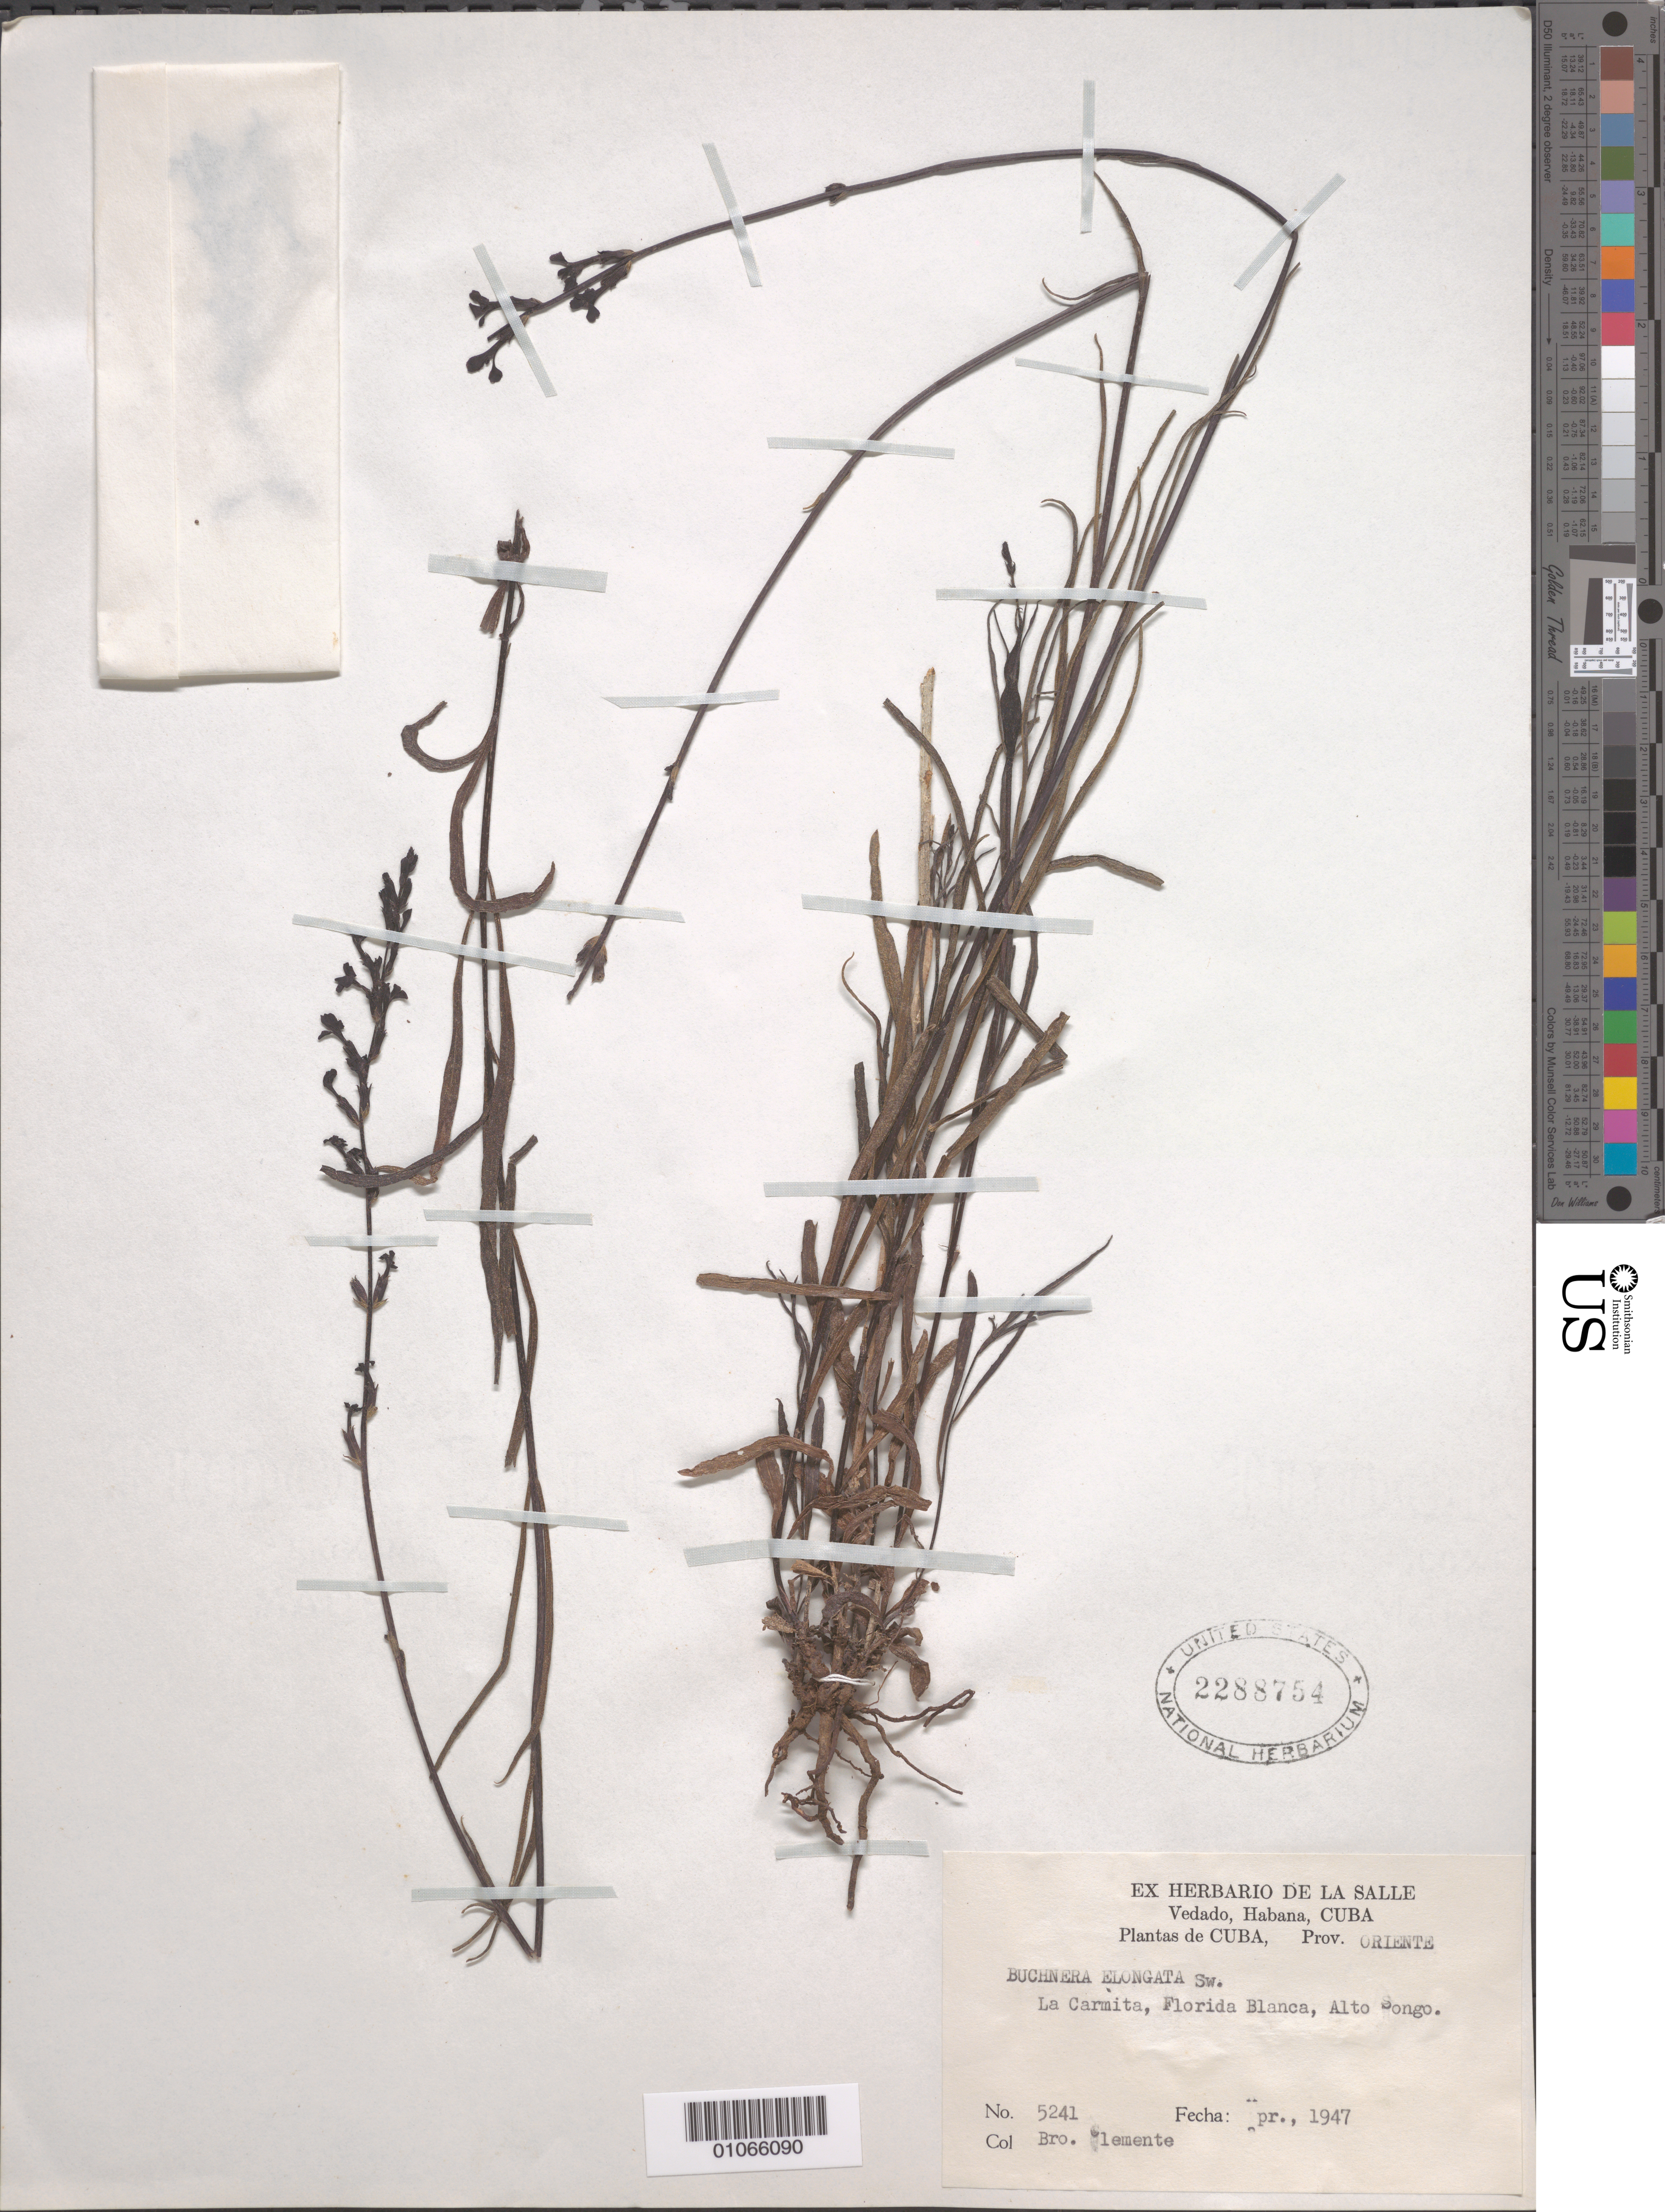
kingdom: Plantae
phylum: Tracheophyta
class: Magnoliopsida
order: Lamiales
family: Orobanchaceae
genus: Buchnera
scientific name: Buchnera elongata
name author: Sw.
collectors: Bro. Clemente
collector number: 5241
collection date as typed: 01 Apr 1947 to 30 Apr 1947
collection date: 1947-04-01/1947-04-30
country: Cuba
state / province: Oriente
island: Cuba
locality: La Carmita, Florida Blanca, Alto Songo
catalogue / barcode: US 2288754